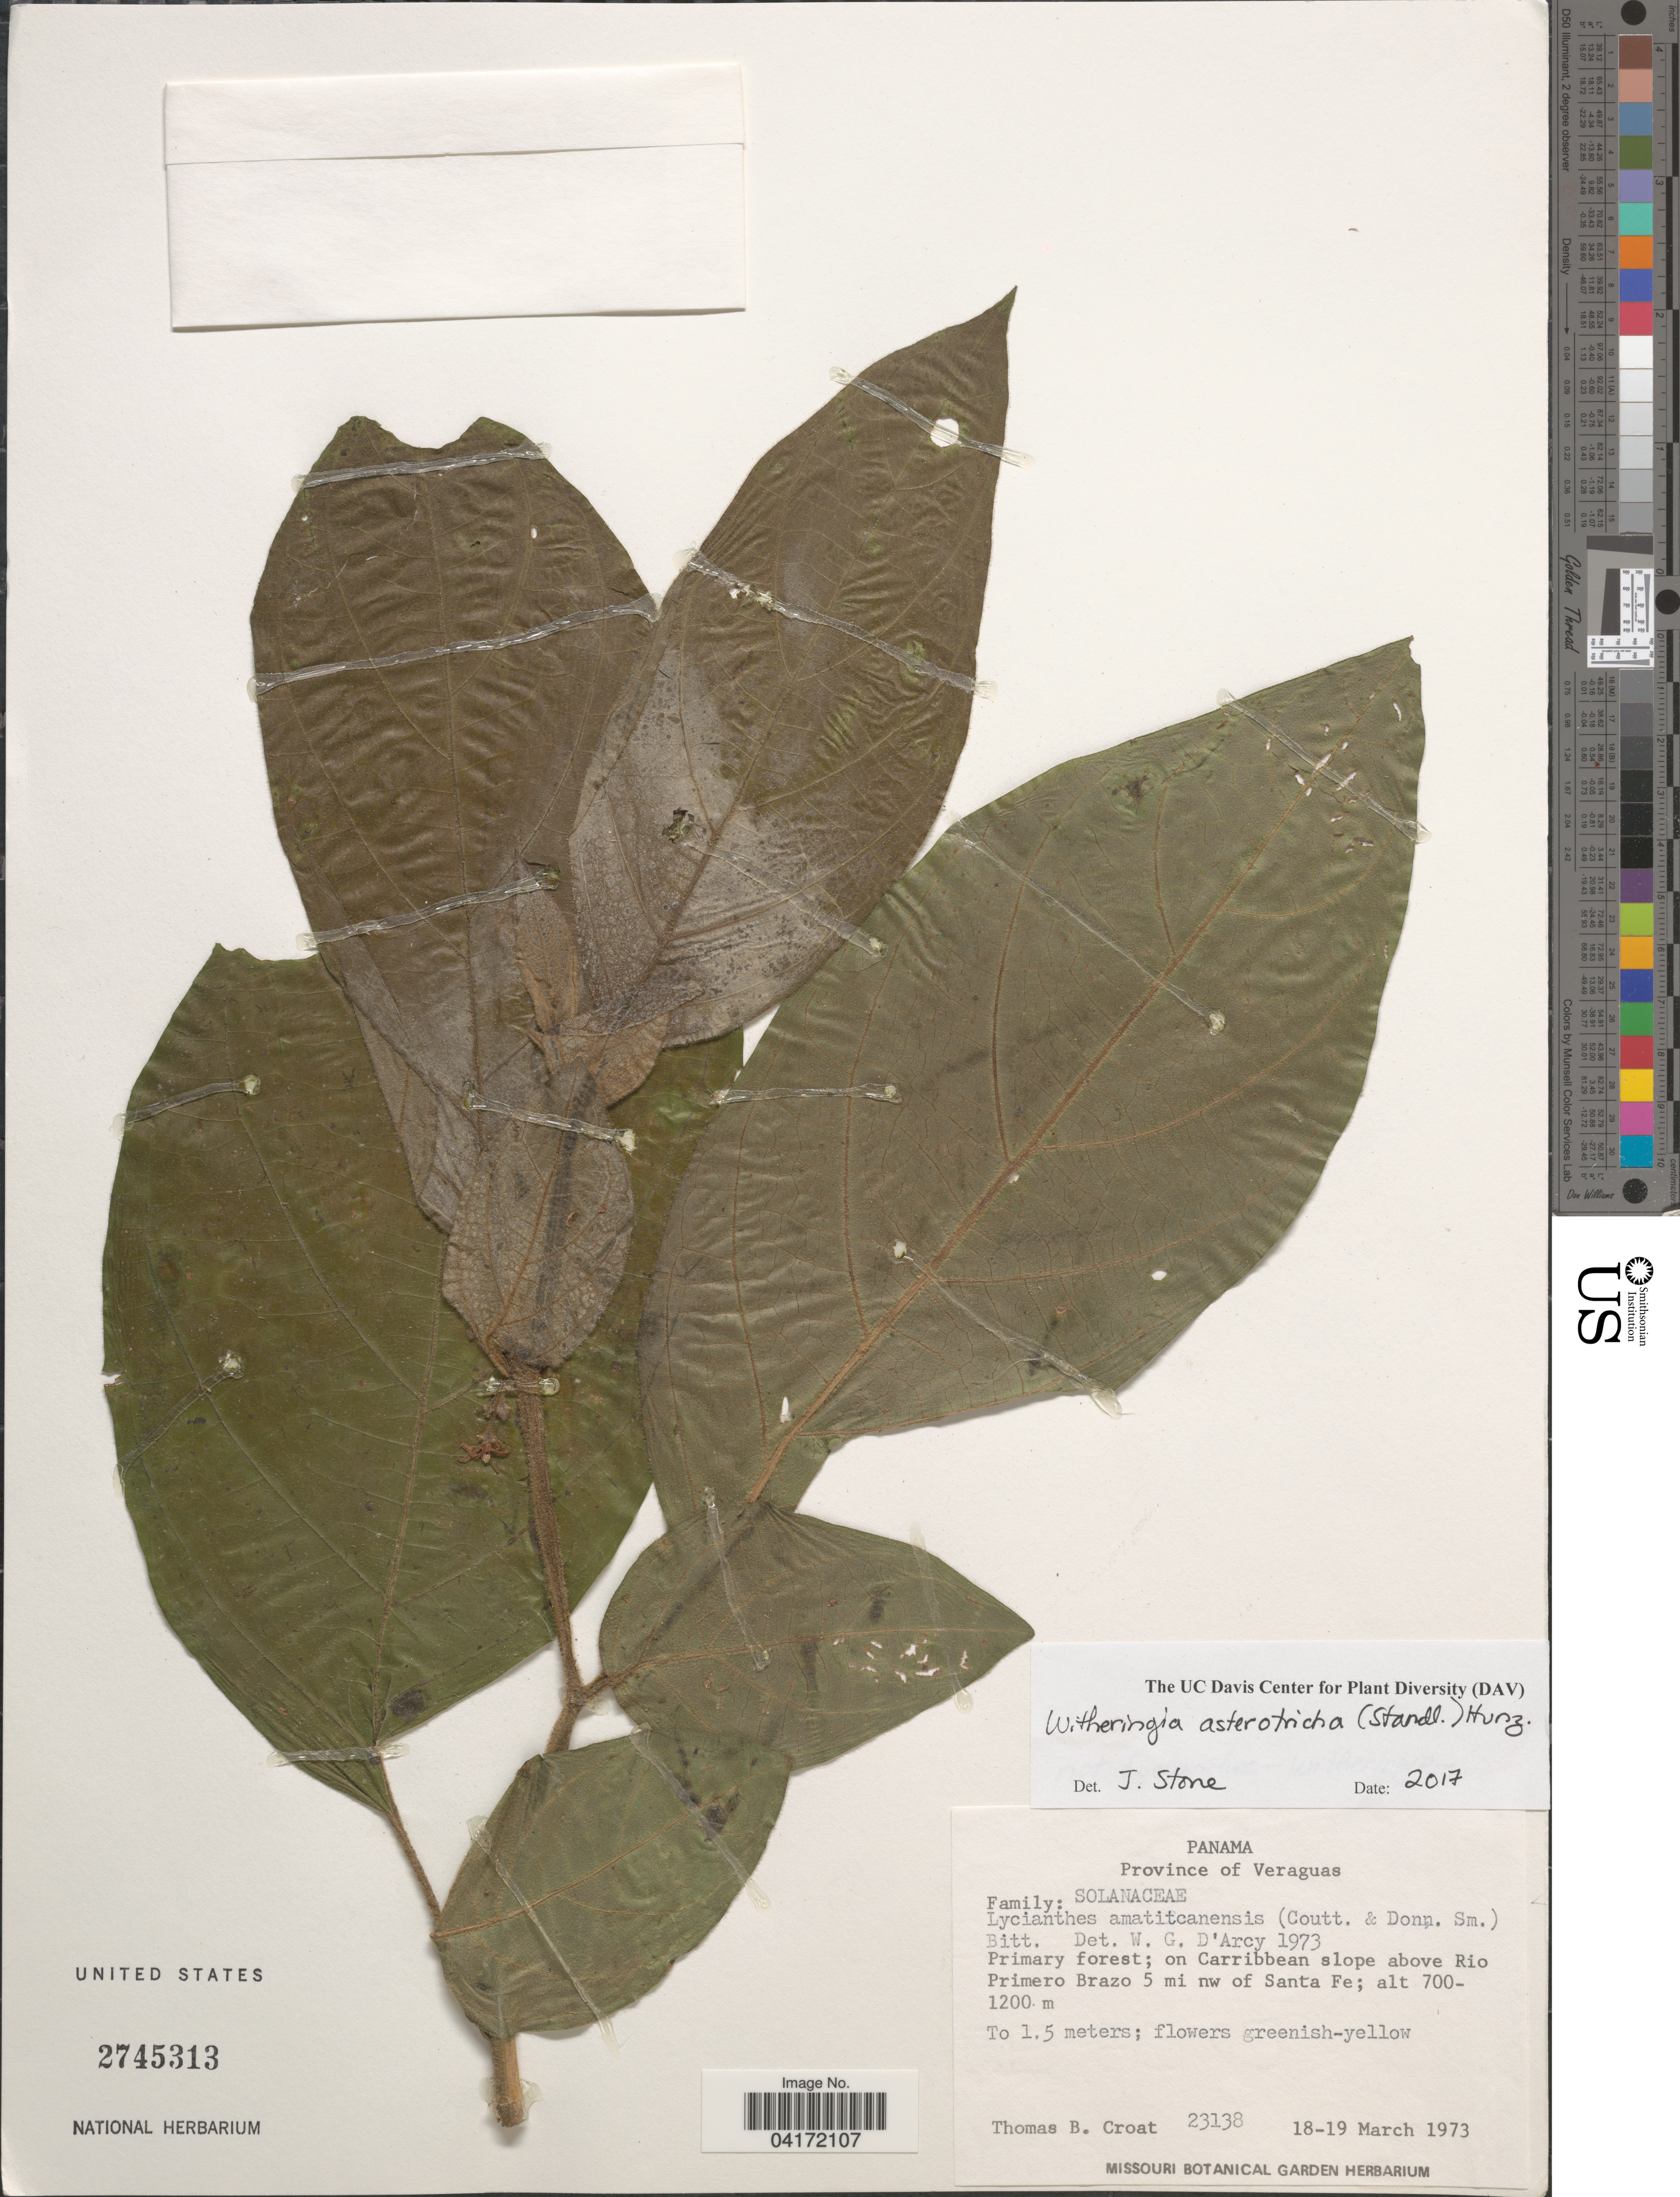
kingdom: Plantae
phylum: Tracheophyta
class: Magnoliopsida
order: Solanales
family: Solanaceae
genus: Witheringia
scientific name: Witheringia asterotricha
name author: (Standl.) Hunz.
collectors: T. B. Croat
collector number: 23138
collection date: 1973-03-18/1973-03-19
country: Panama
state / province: Veraguas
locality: On Caribbean slope above Rio Primero Brazo 5 mi nw of Santa Fe.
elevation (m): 700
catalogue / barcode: US 2745313